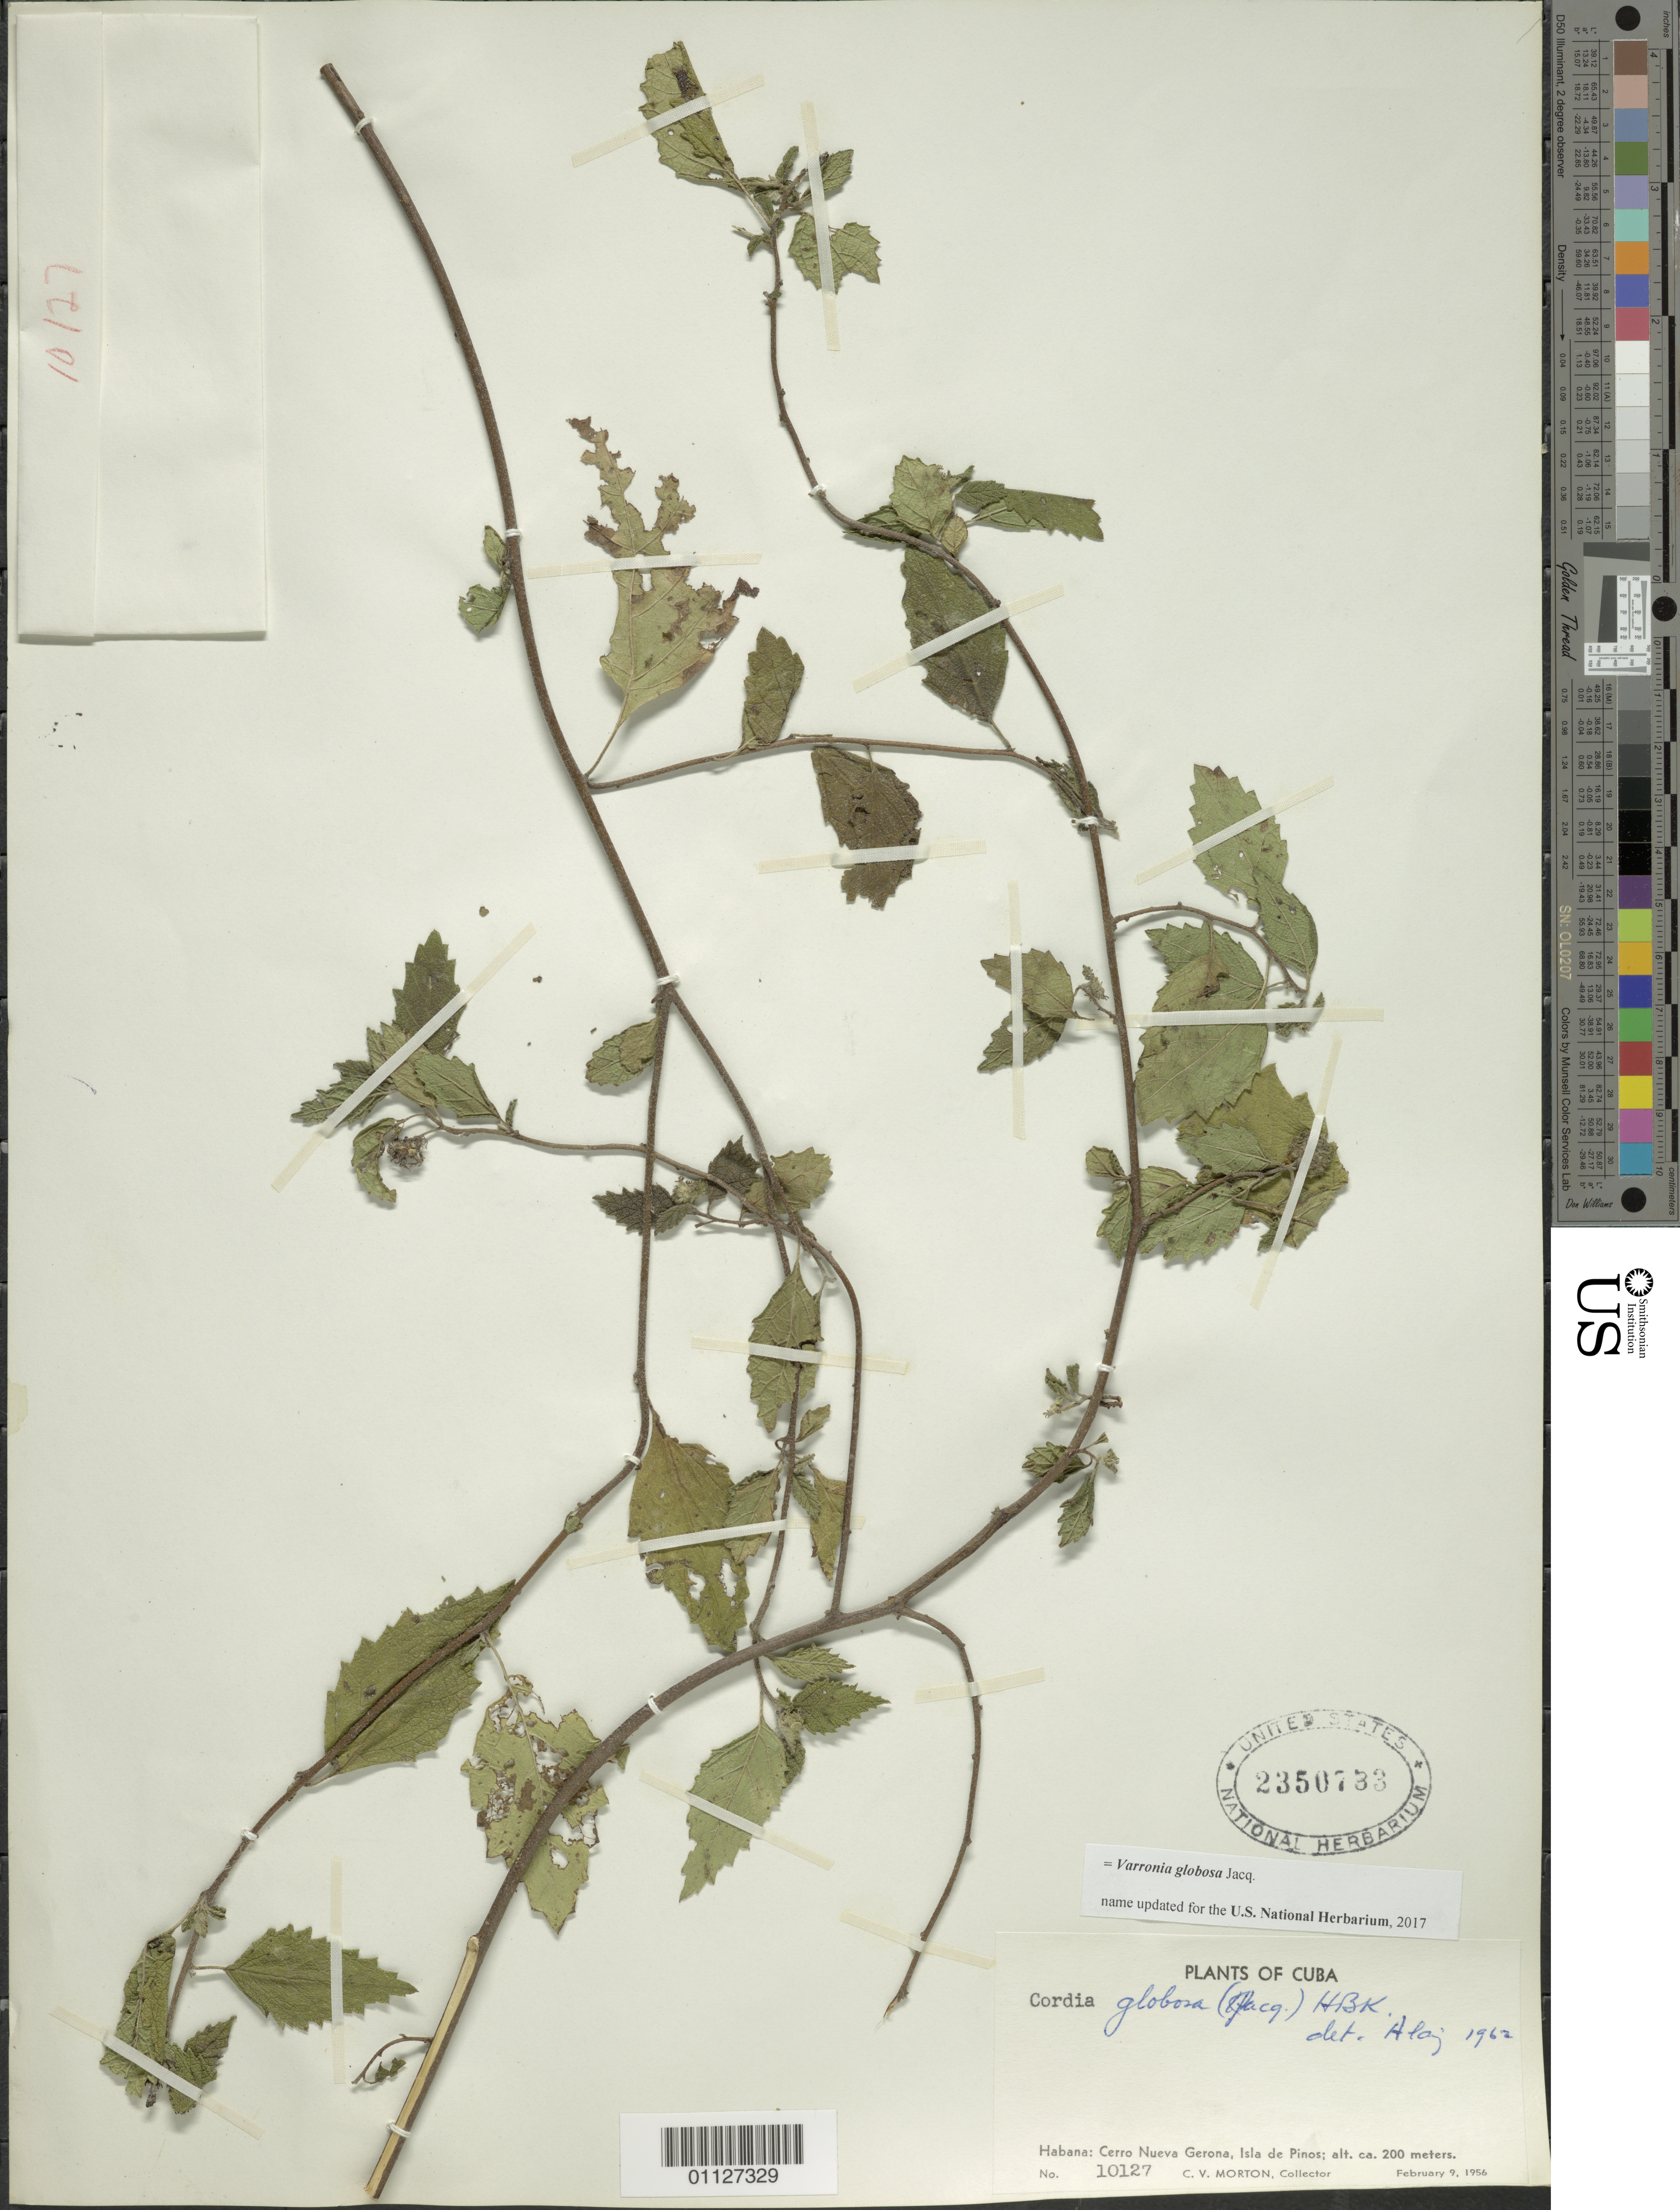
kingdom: Plantae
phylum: Tracheophyta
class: Magnoliopsida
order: Boraginales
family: Cordiaceae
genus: Varronia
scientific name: Varronia globosa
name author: Jacq.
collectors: C. V. Morton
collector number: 10127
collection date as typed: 09 Feb 1956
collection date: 1956-02-09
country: Cuba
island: Isla de la Juventud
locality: Isle of Pines, Cerro Nueva Gerona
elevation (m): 200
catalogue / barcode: US 2350783